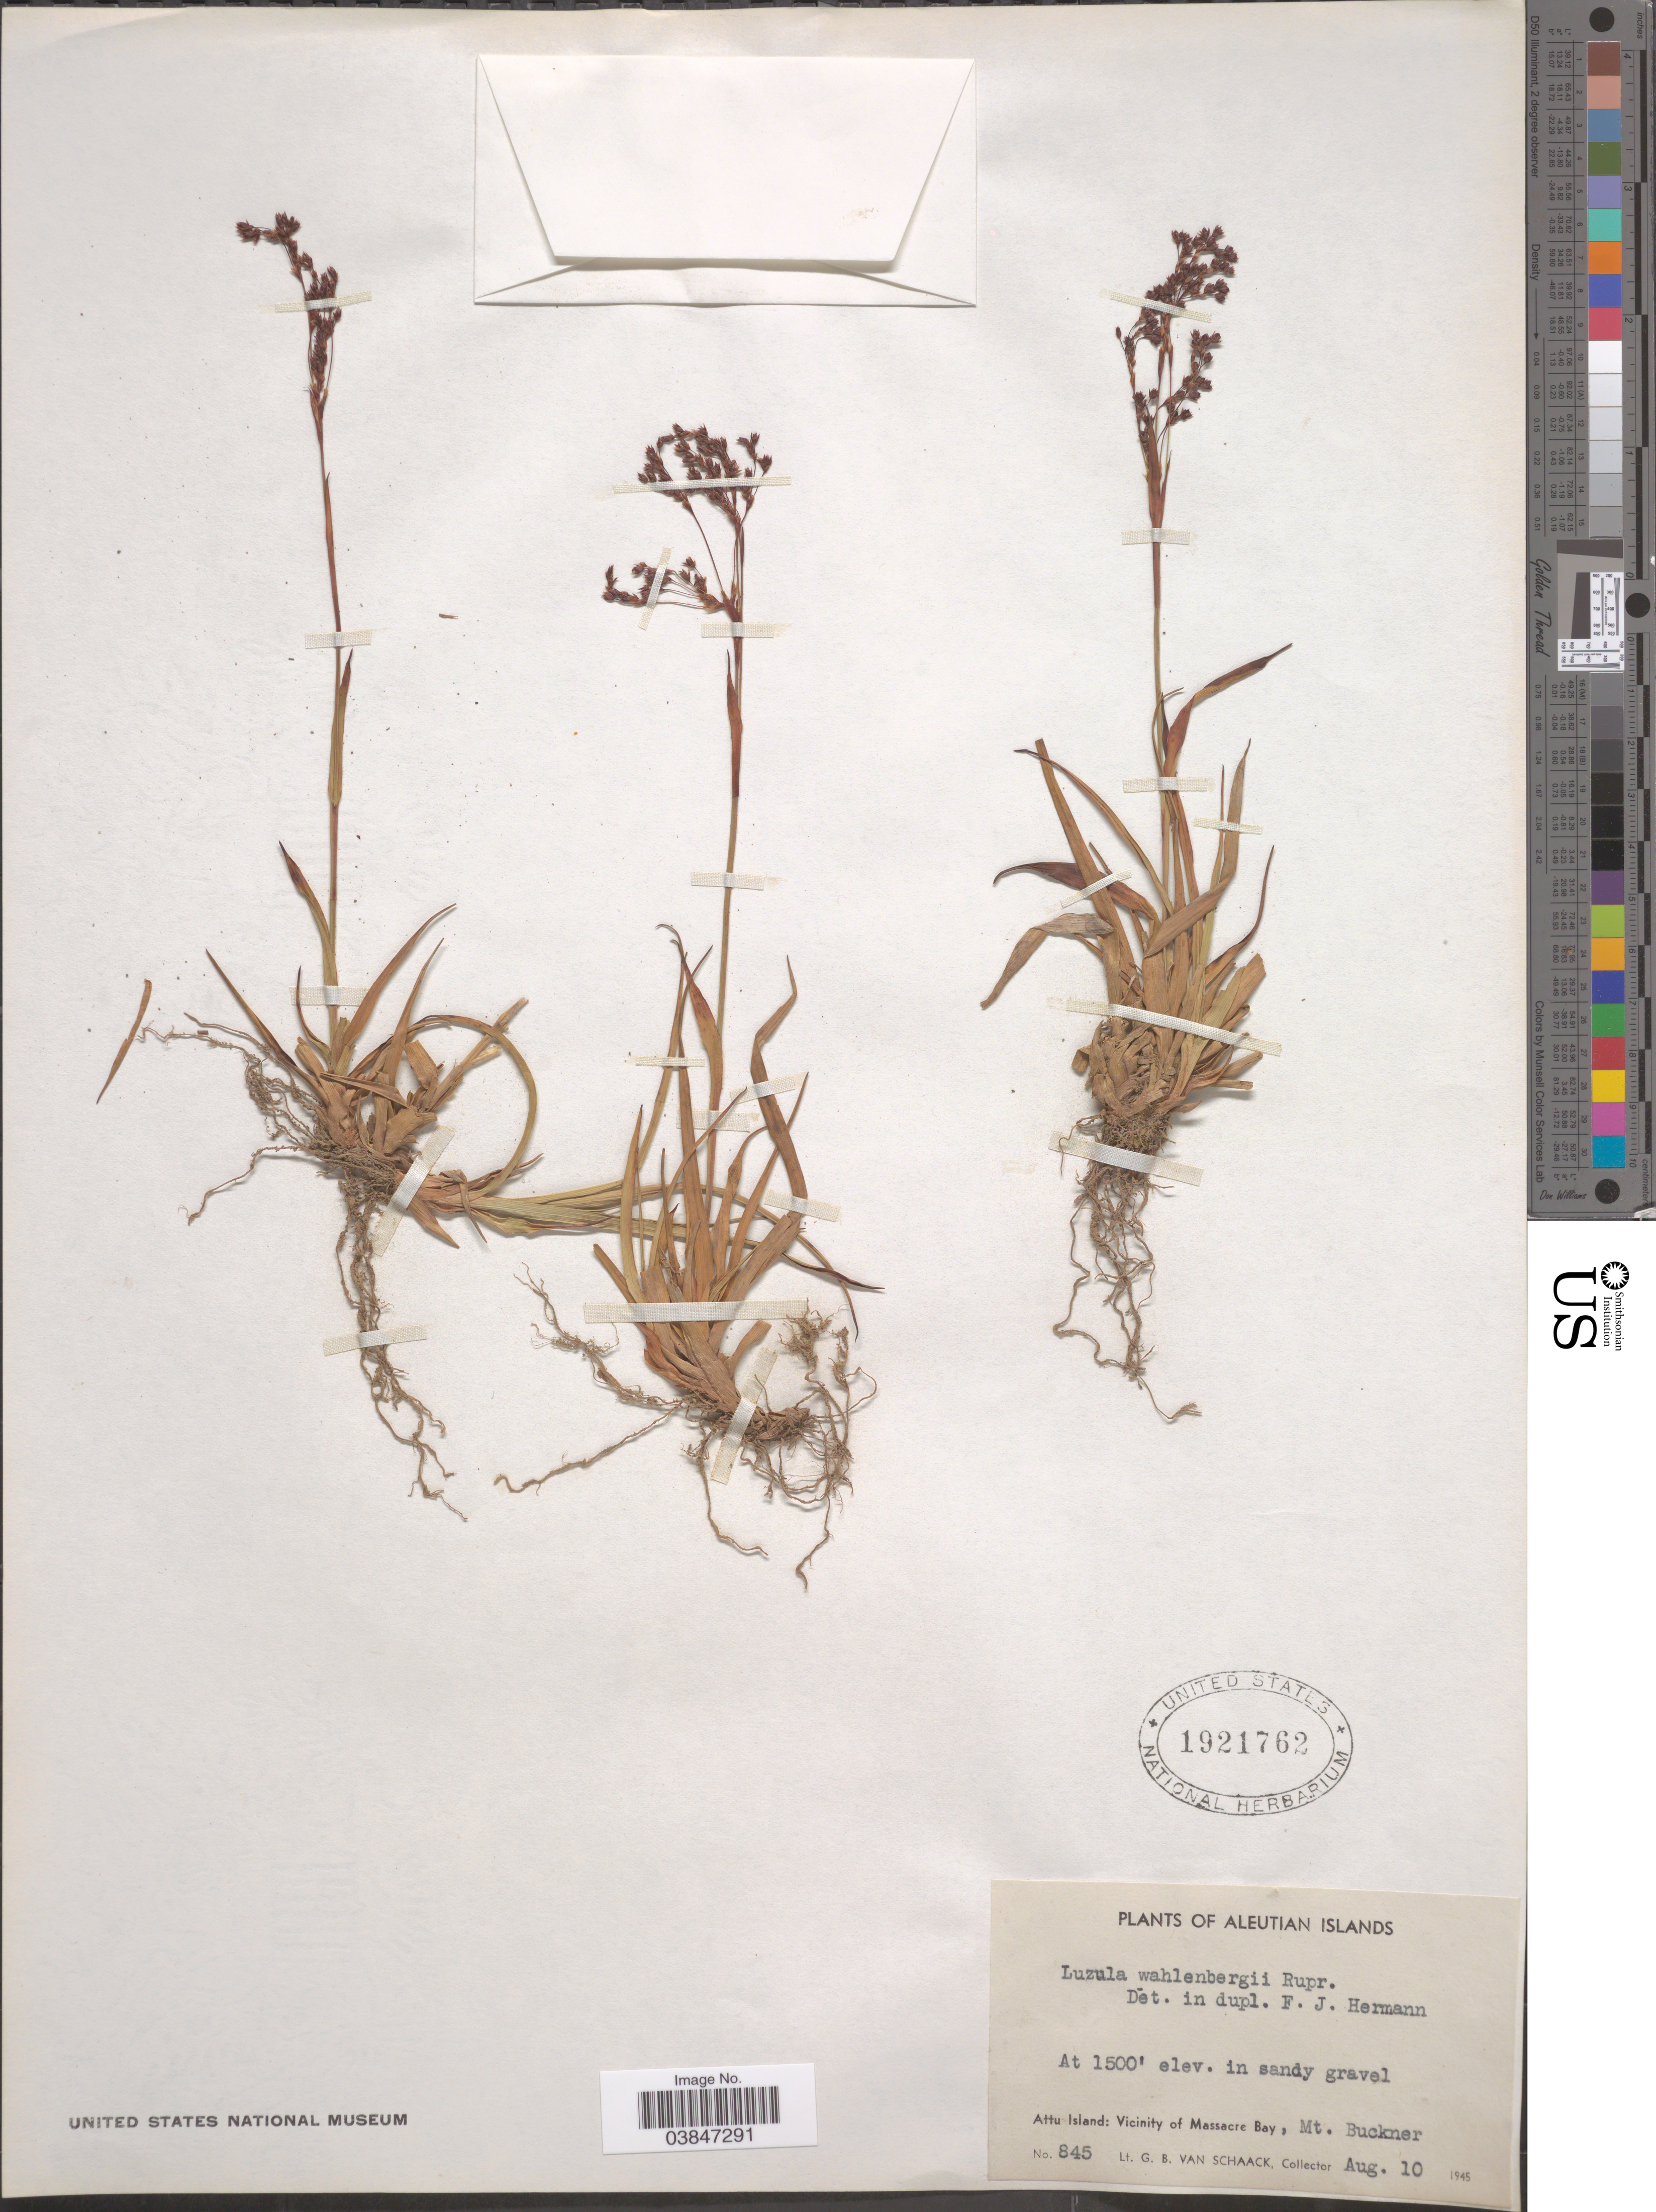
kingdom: Plantae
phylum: Tracheophyta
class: Liliopsida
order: Poales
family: Juncaceae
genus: Luzula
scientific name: Luzula wahlenbergii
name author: Rupr.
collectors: G. Van Schaack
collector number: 845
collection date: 1945-08-10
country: United States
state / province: Alaska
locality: Aleutian Islands. Attu Island: Vicinity of Massacre Bay, Mt. Buckner.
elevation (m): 457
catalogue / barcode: US 1921762